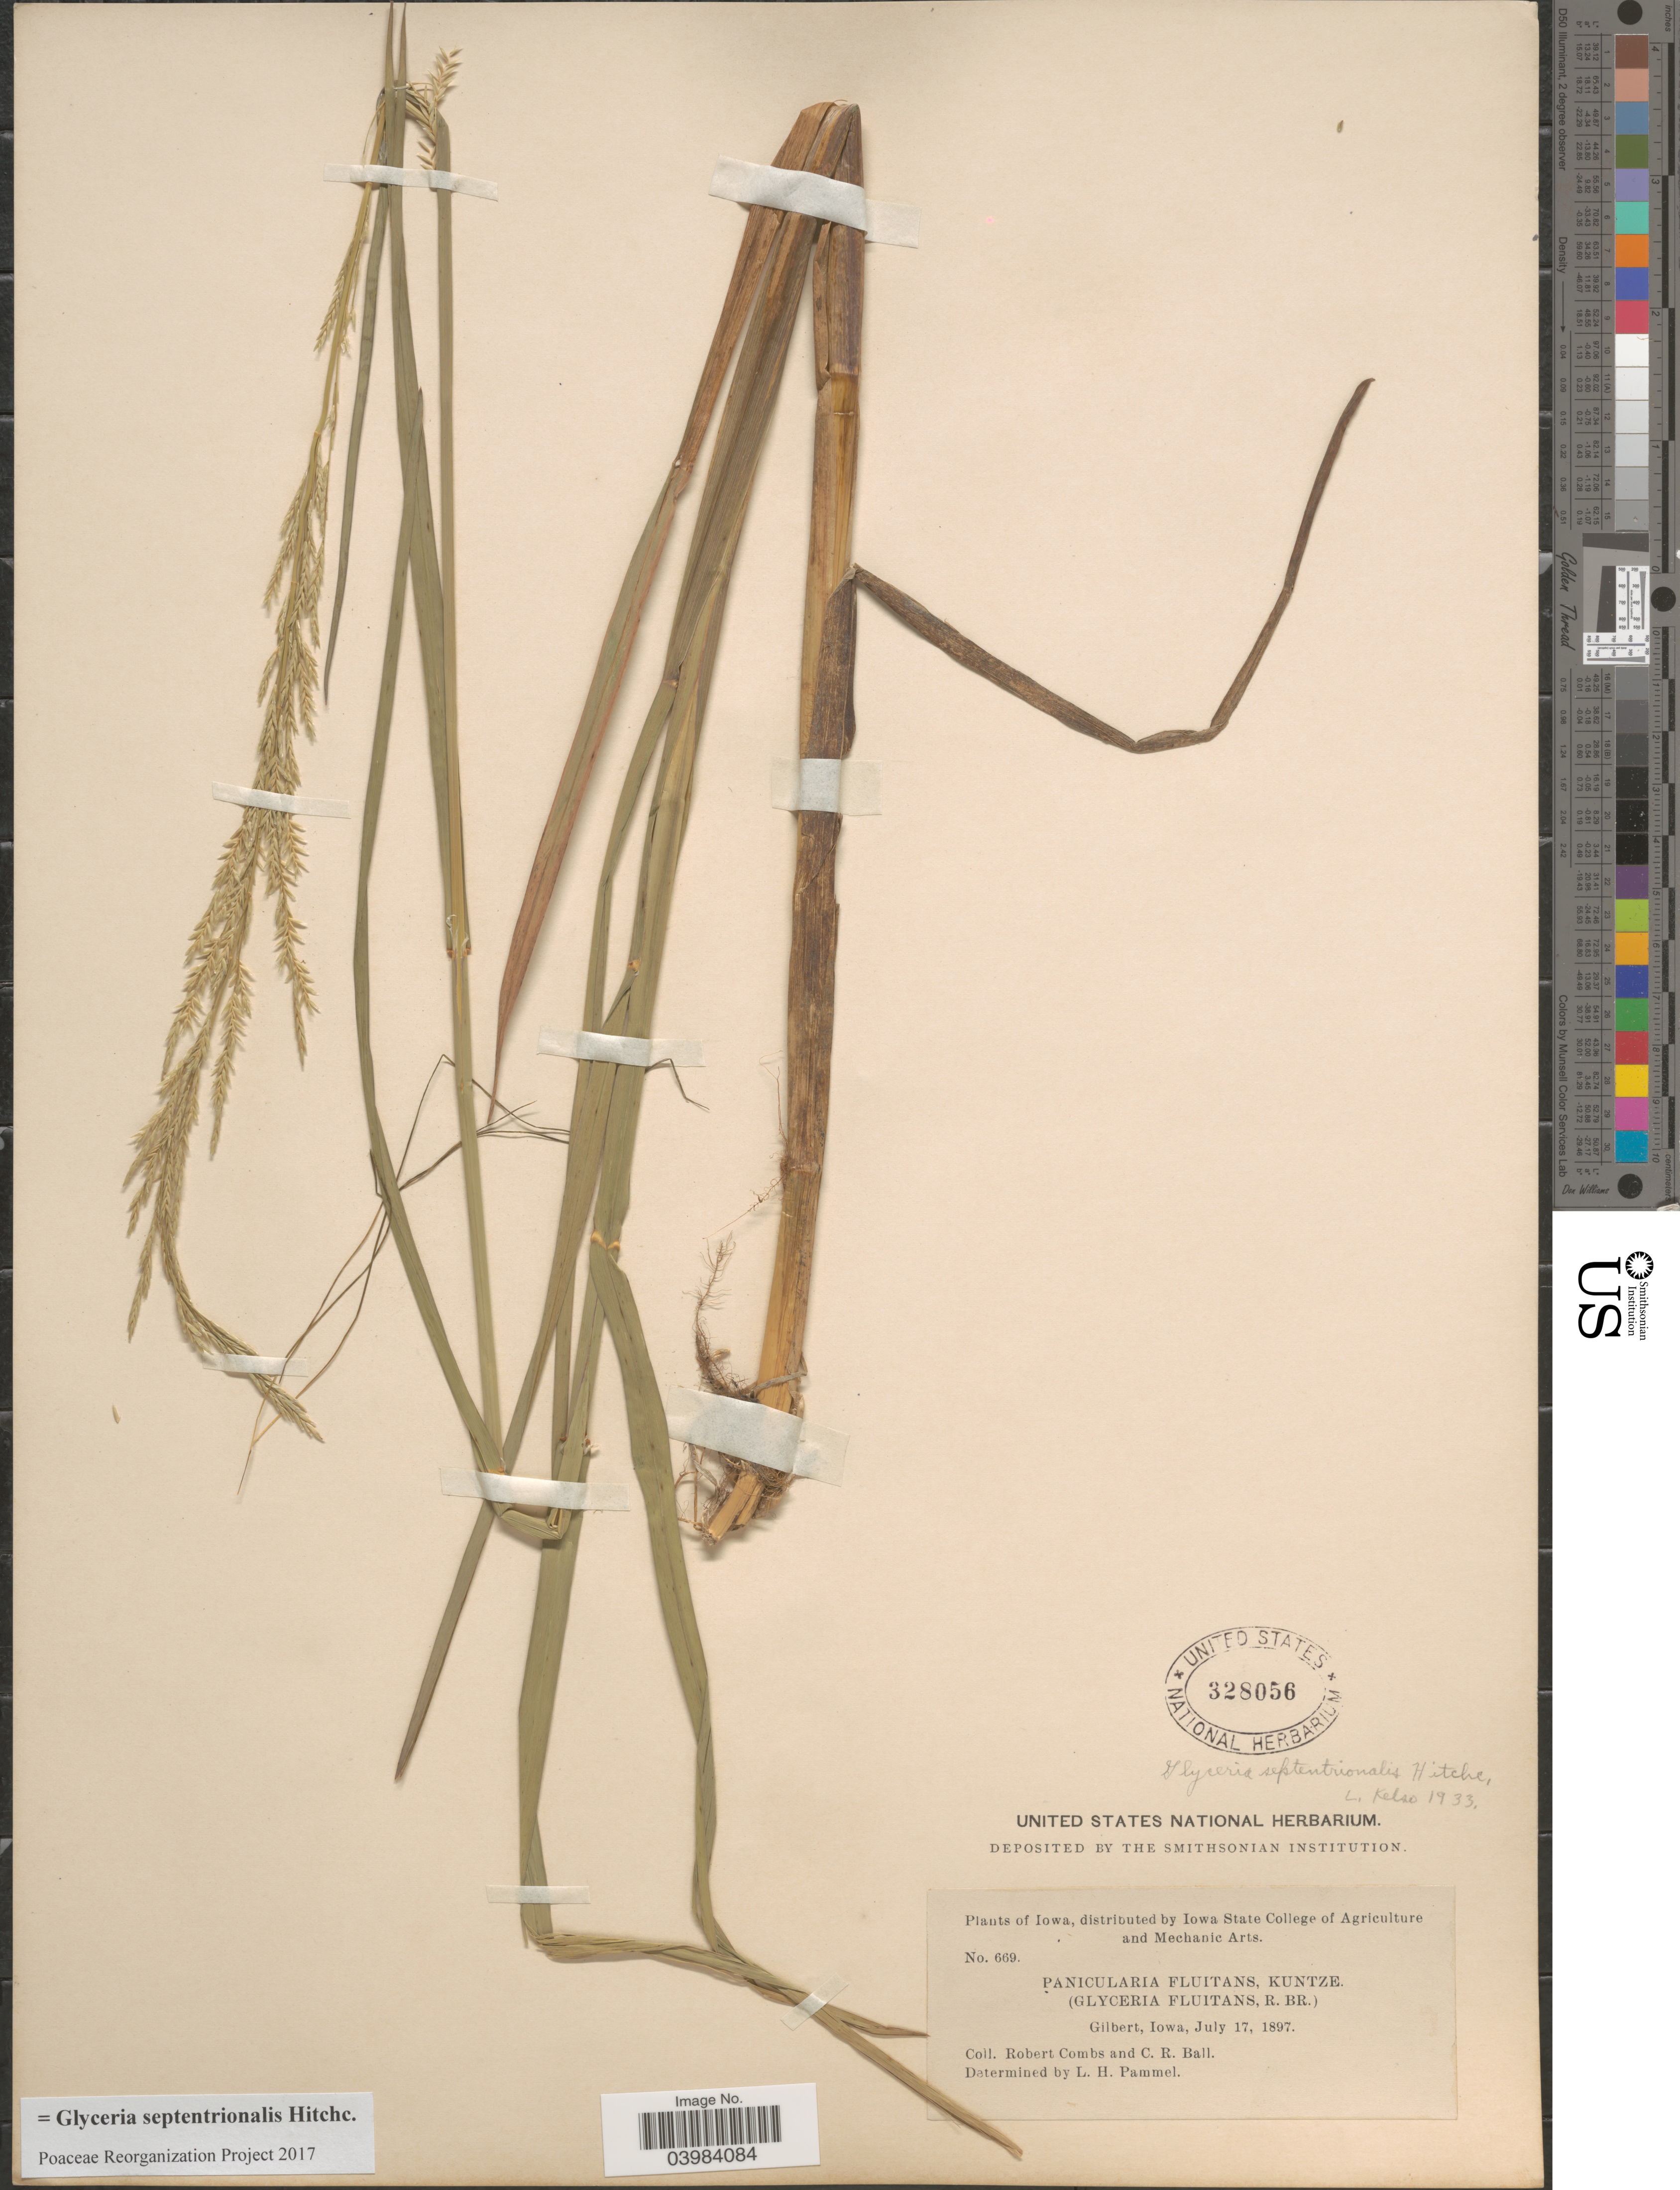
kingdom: Plantae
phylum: Tracheophyta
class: Liliopsida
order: Poales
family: Poaceae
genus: Glyceria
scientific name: Glyceria septentrionalis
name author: Hitchc.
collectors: R. Combs & C. R. Ball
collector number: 669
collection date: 1897-07-17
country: United States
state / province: Iowa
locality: Gilbert.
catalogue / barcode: US 328056